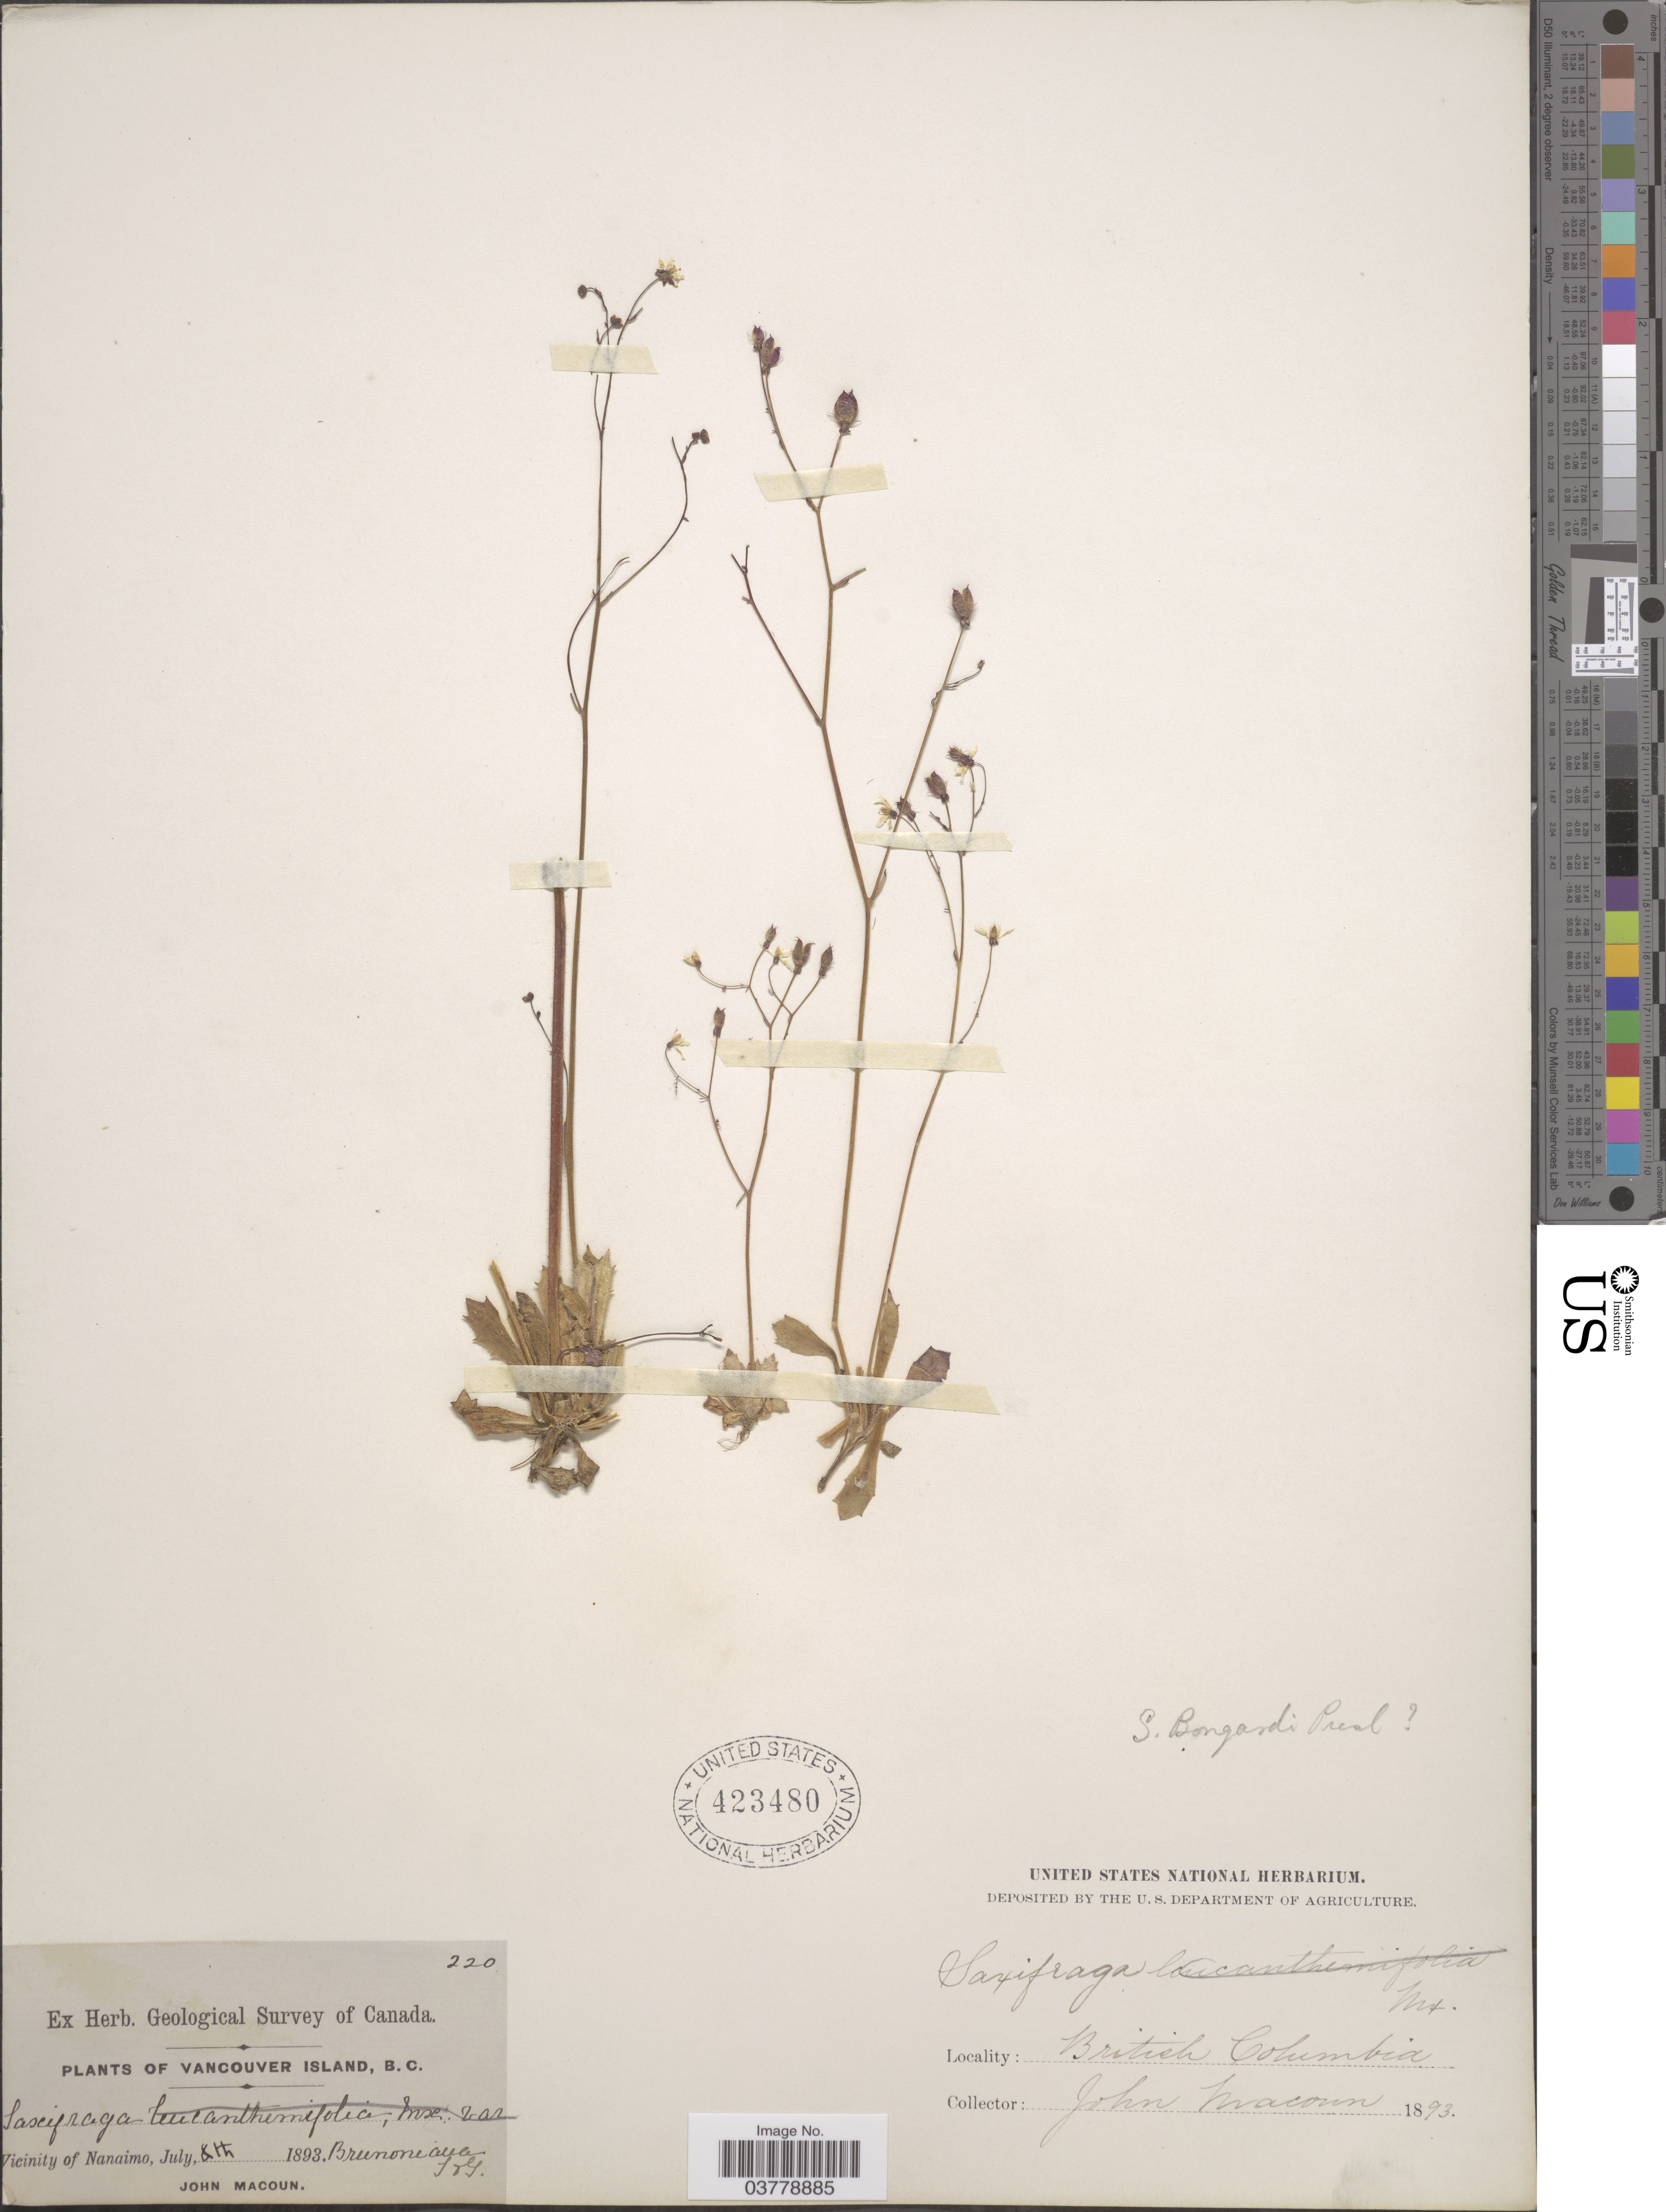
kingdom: Plantae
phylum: Tracheophyta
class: Magnoliopsida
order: Saxifragales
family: Saxifragaceae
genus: Micranthes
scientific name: Micranthes ferruginea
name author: (Graham) Brouillet & Gornall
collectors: J. Macoun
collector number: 220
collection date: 1893-07-08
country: Canada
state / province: British Columbia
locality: Vancouver Island. Vicinity of Nanaimo.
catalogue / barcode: US 423480